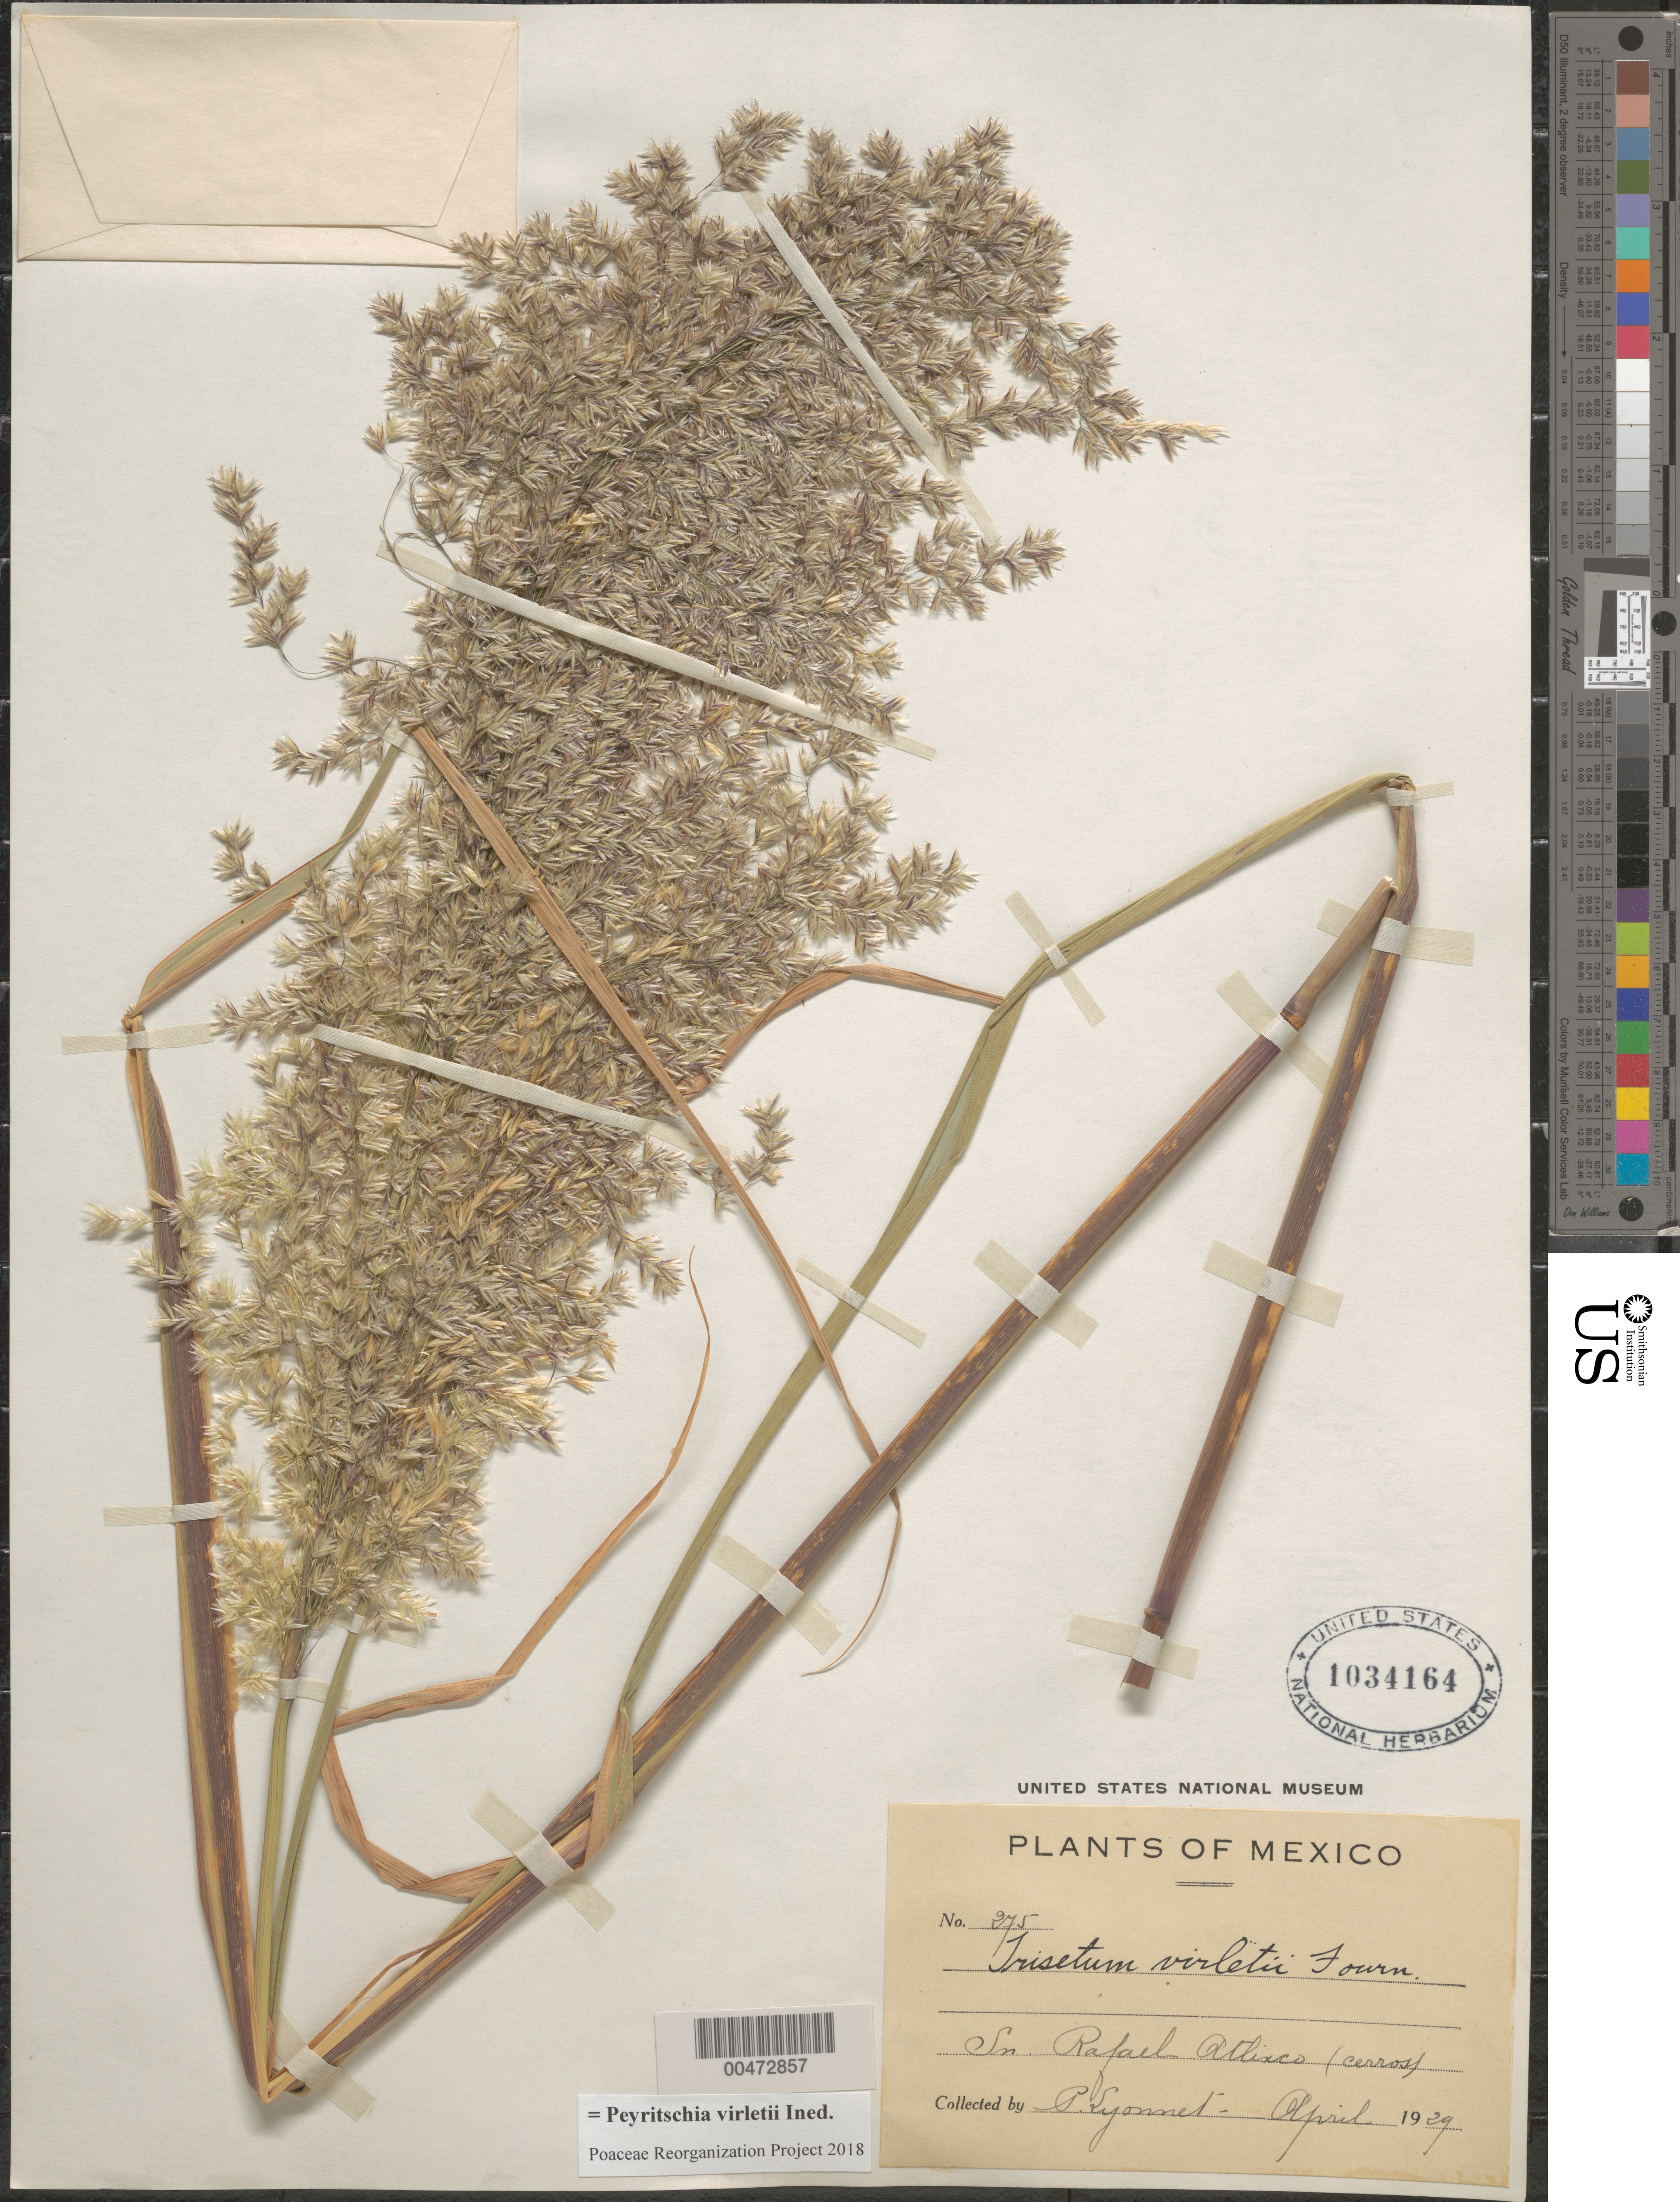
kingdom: Plantae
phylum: Tracheophyta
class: Liliopsida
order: Poales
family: Poaceae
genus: Peyritschia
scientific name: Peyritschia virletii ined.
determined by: Poaceae Reorganization Project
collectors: P. Lyonnet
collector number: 275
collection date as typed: Apr 1929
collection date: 1929-04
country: Mexico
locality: San Rafael Atlixco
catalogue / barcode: US 1034164